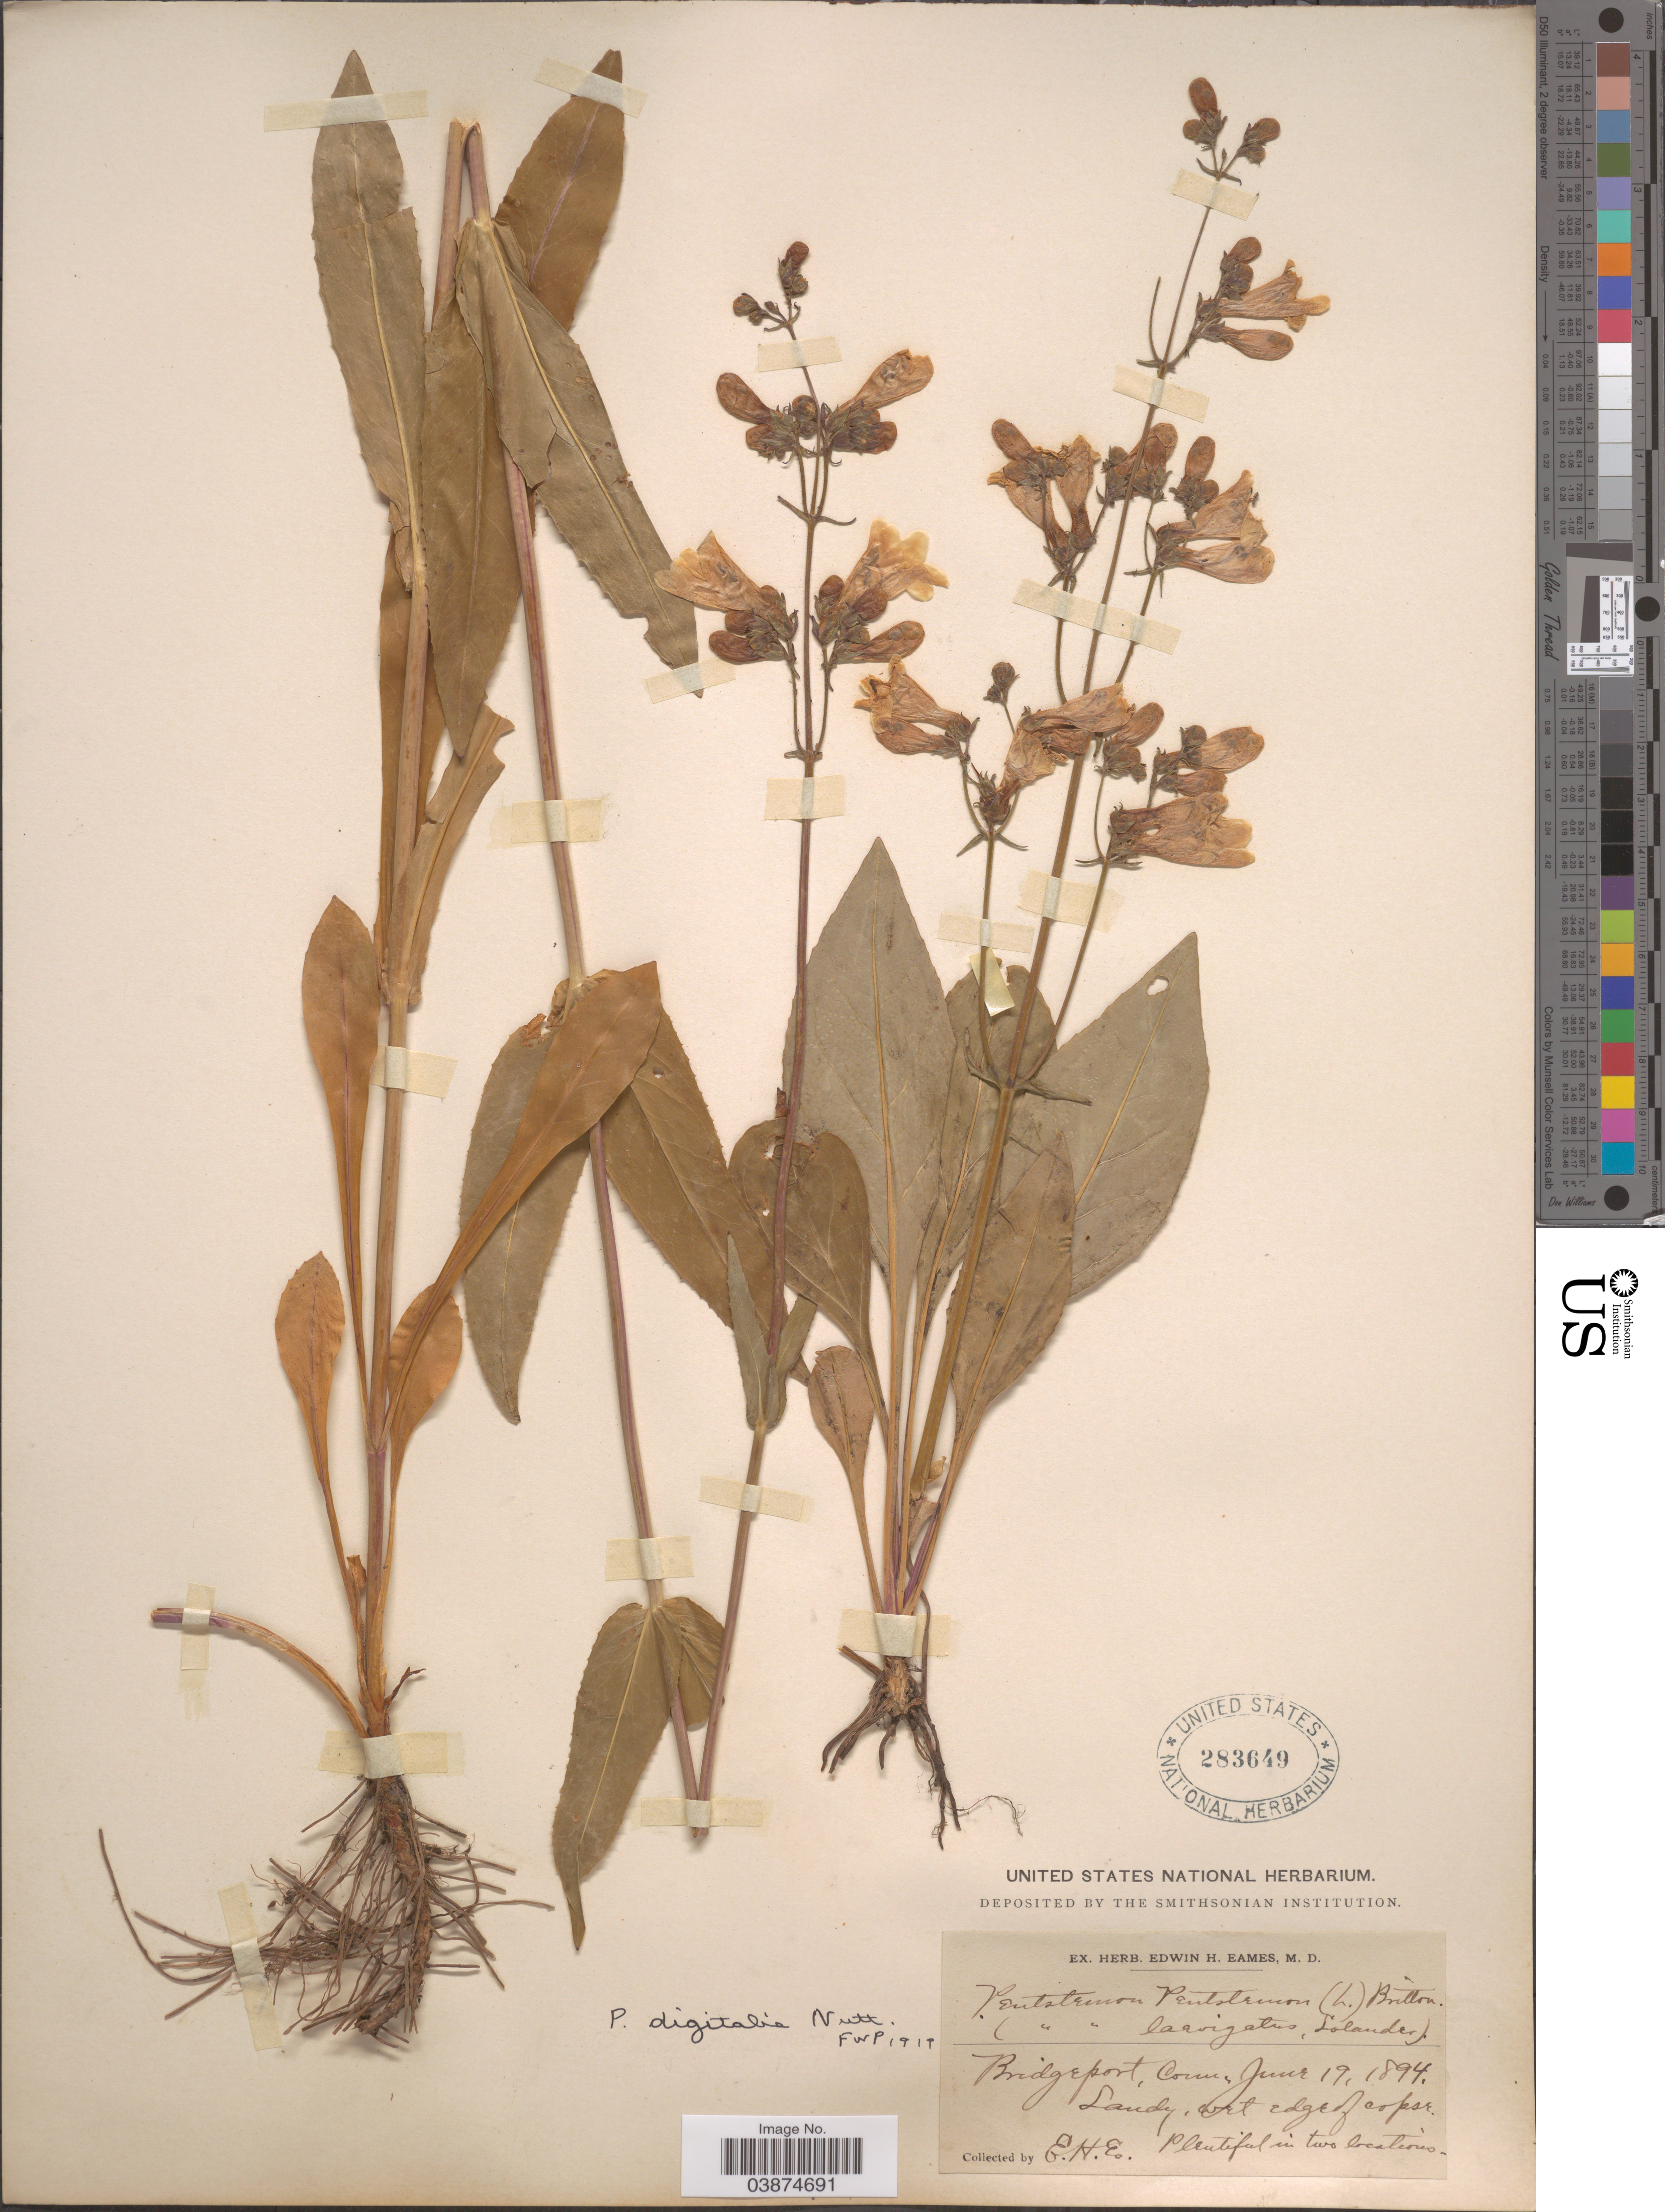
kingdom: Plantae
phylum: Tracheophyta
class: Magnoliopsida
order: Lamiales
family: Plantaginaceae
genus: Penstemon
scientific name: Penstemon digitalis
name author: Nutt. ex Sims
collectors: E. H. Eames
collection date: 1894-06-19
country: United States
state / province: Connecticut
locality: Bridgeport. Wet edge of copse.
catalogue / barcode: US 283649